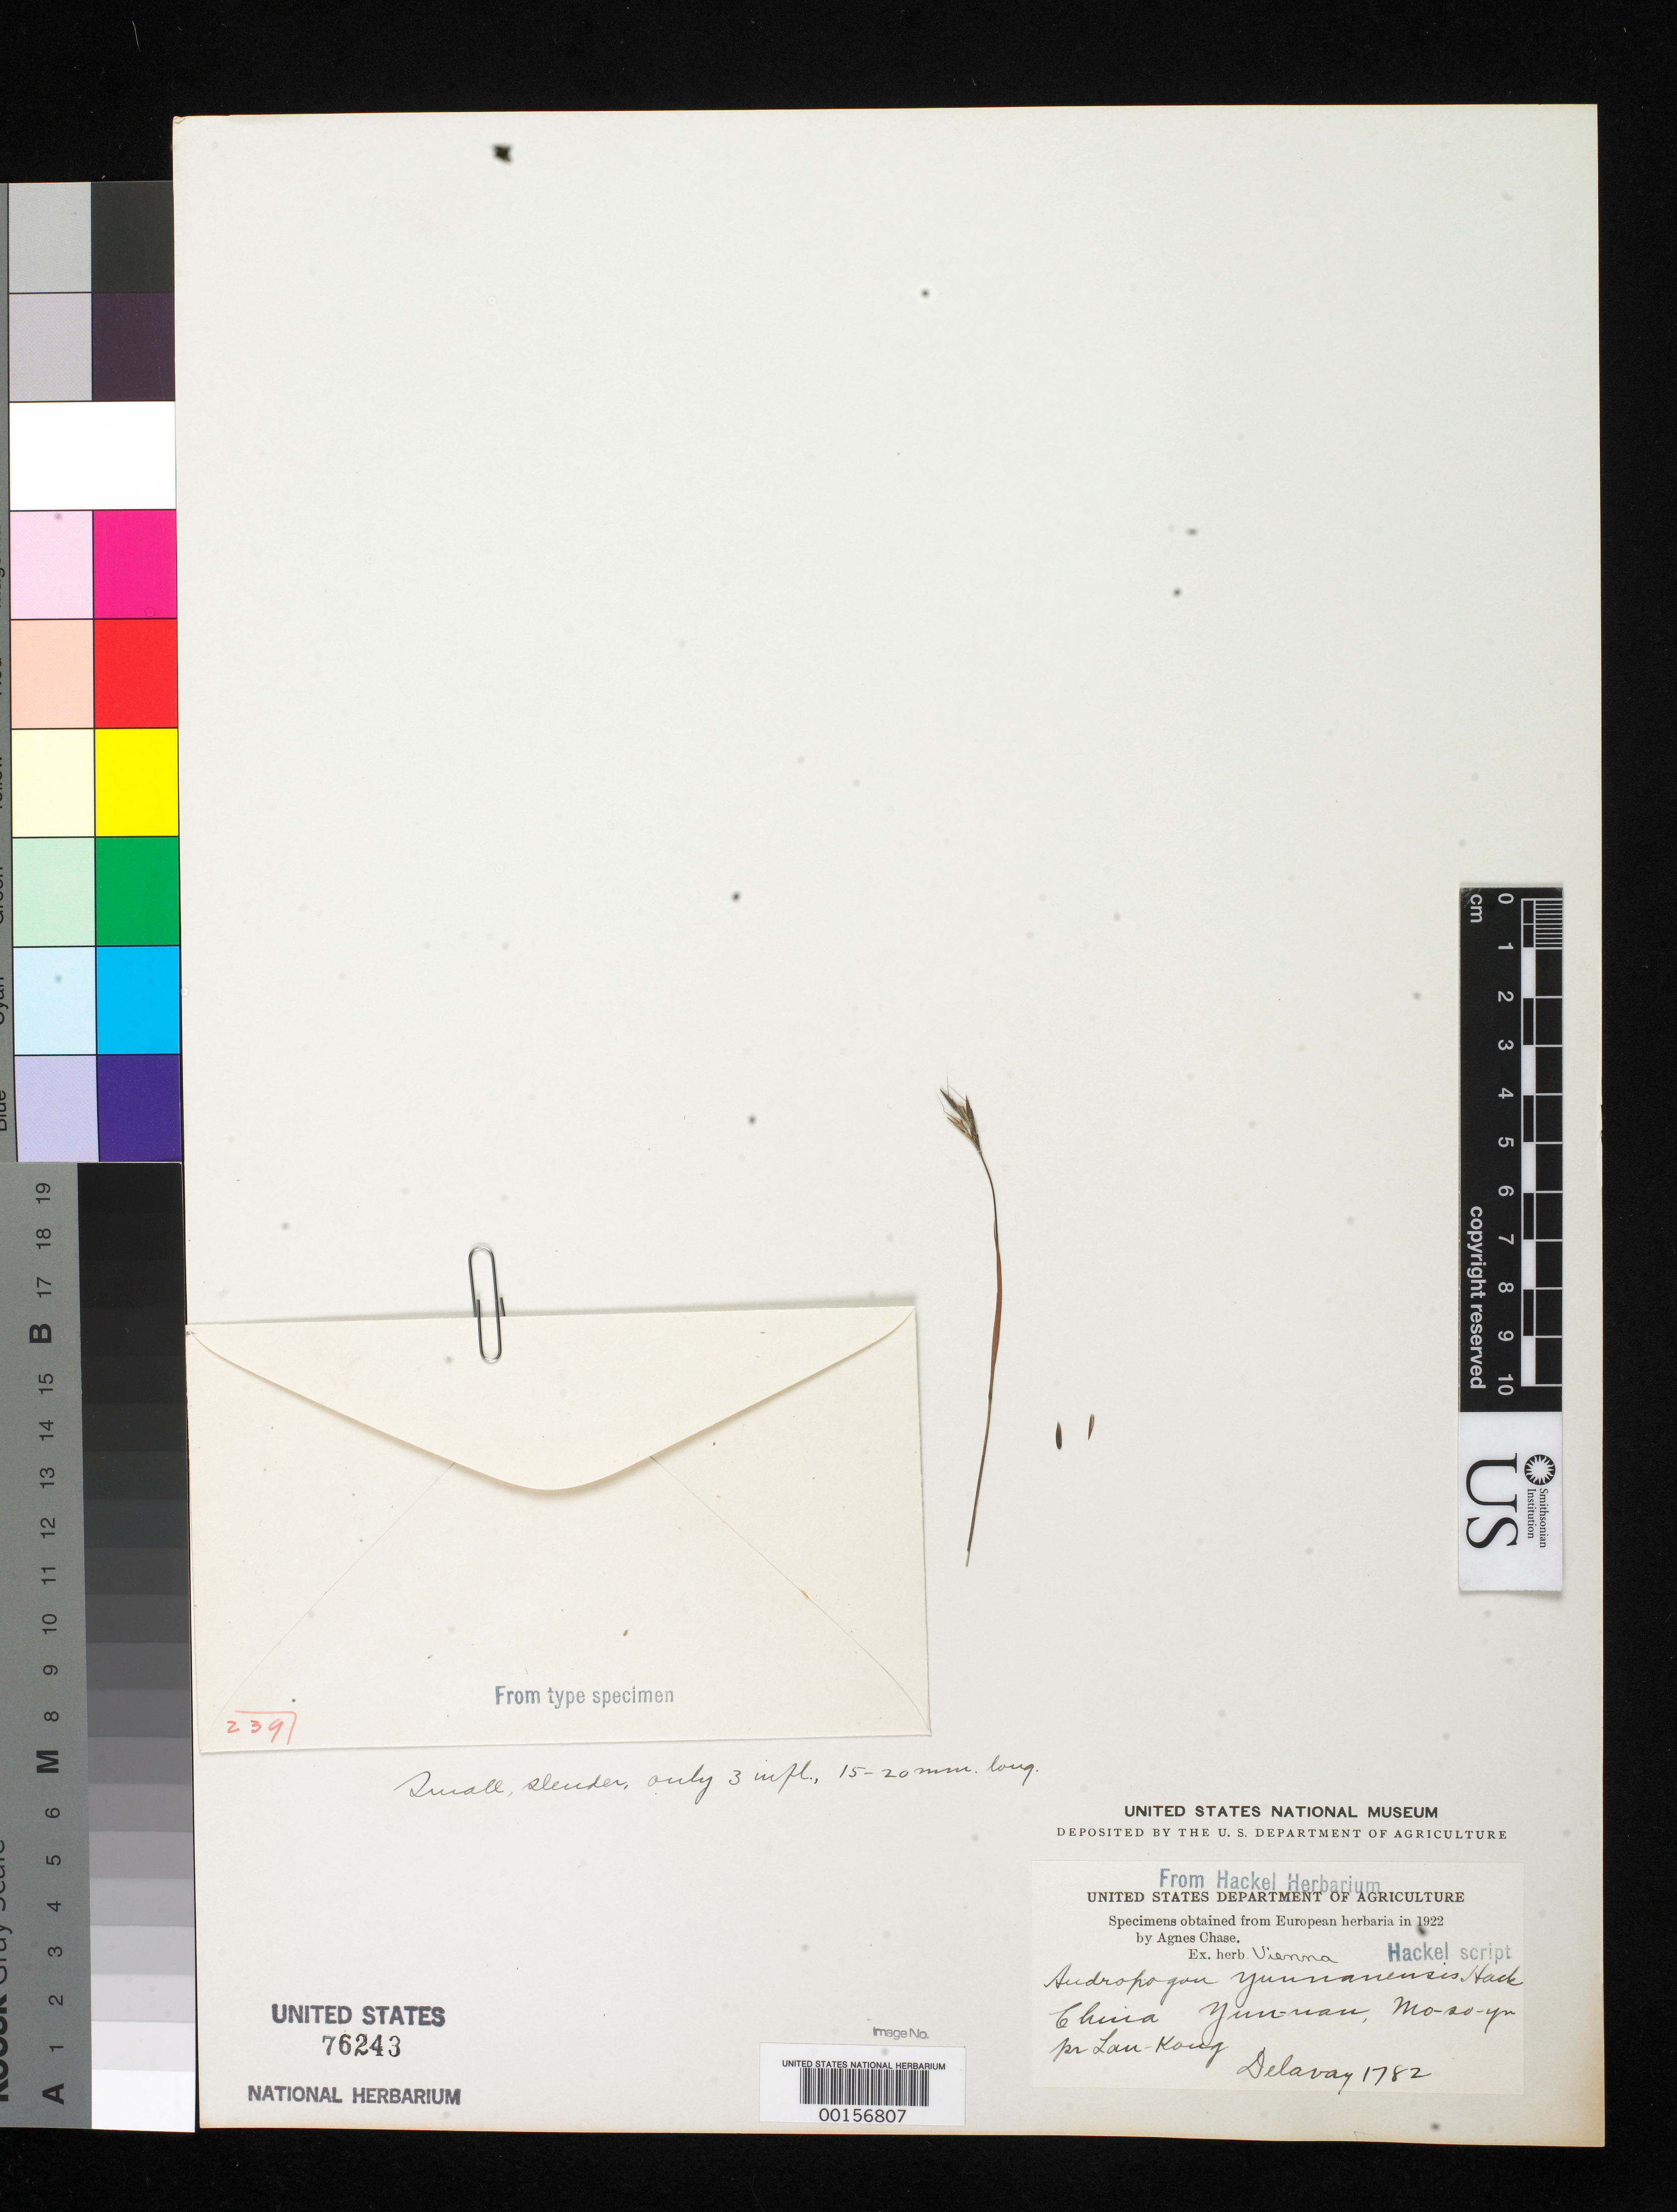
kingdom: Plantae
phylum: Tracheophyta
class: Liliopsida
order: Poales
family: Poaceae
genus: Andropogon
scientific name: Andropogon yunnanensis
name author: Hack. in A. DC.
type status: Type Fragment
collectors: P. Delavay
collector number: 1782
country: China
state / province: Yunnan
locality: Prope Lan-kong, supra Mo-so-yn.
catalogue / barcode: US 76243